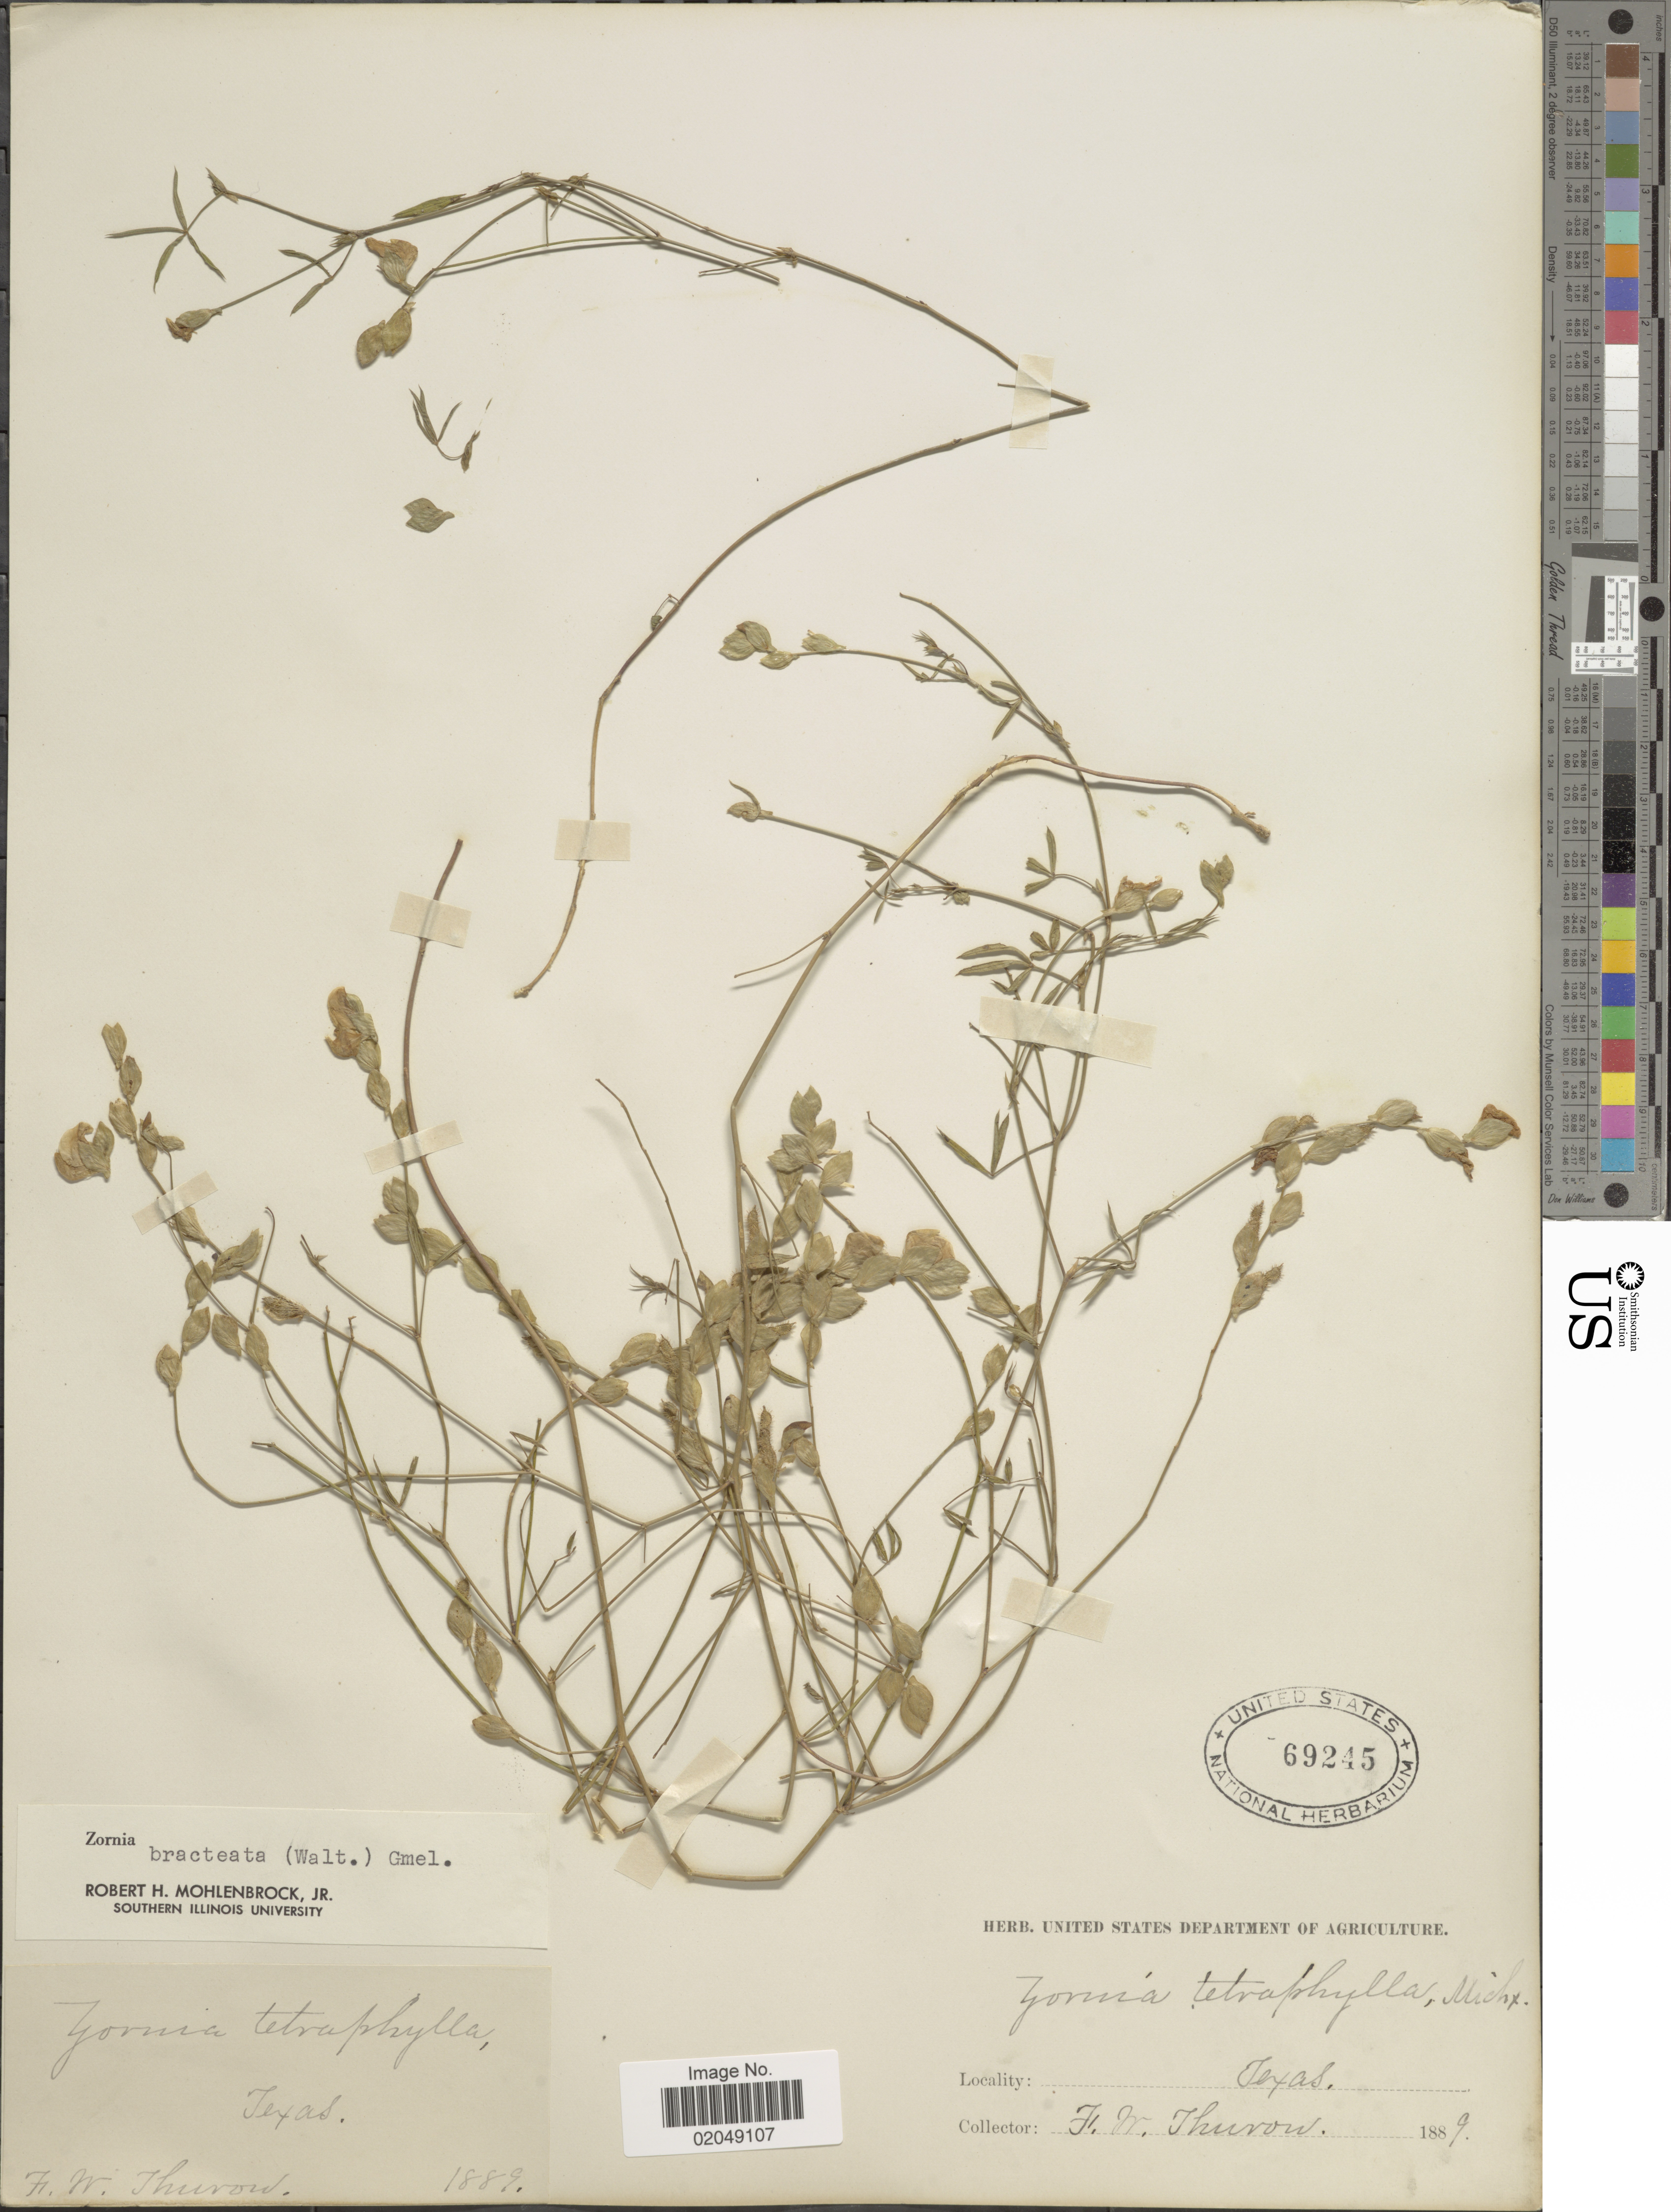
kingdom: Plantae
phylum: Tracheophyta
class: Magnoliopsida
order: Fabales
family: Fabaceae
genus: Zornia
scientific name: Zornia bracteata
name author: J.F. Gmel.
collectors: F. W. Thurow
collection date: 1889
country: United States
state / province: Texas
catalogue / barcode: US 69245